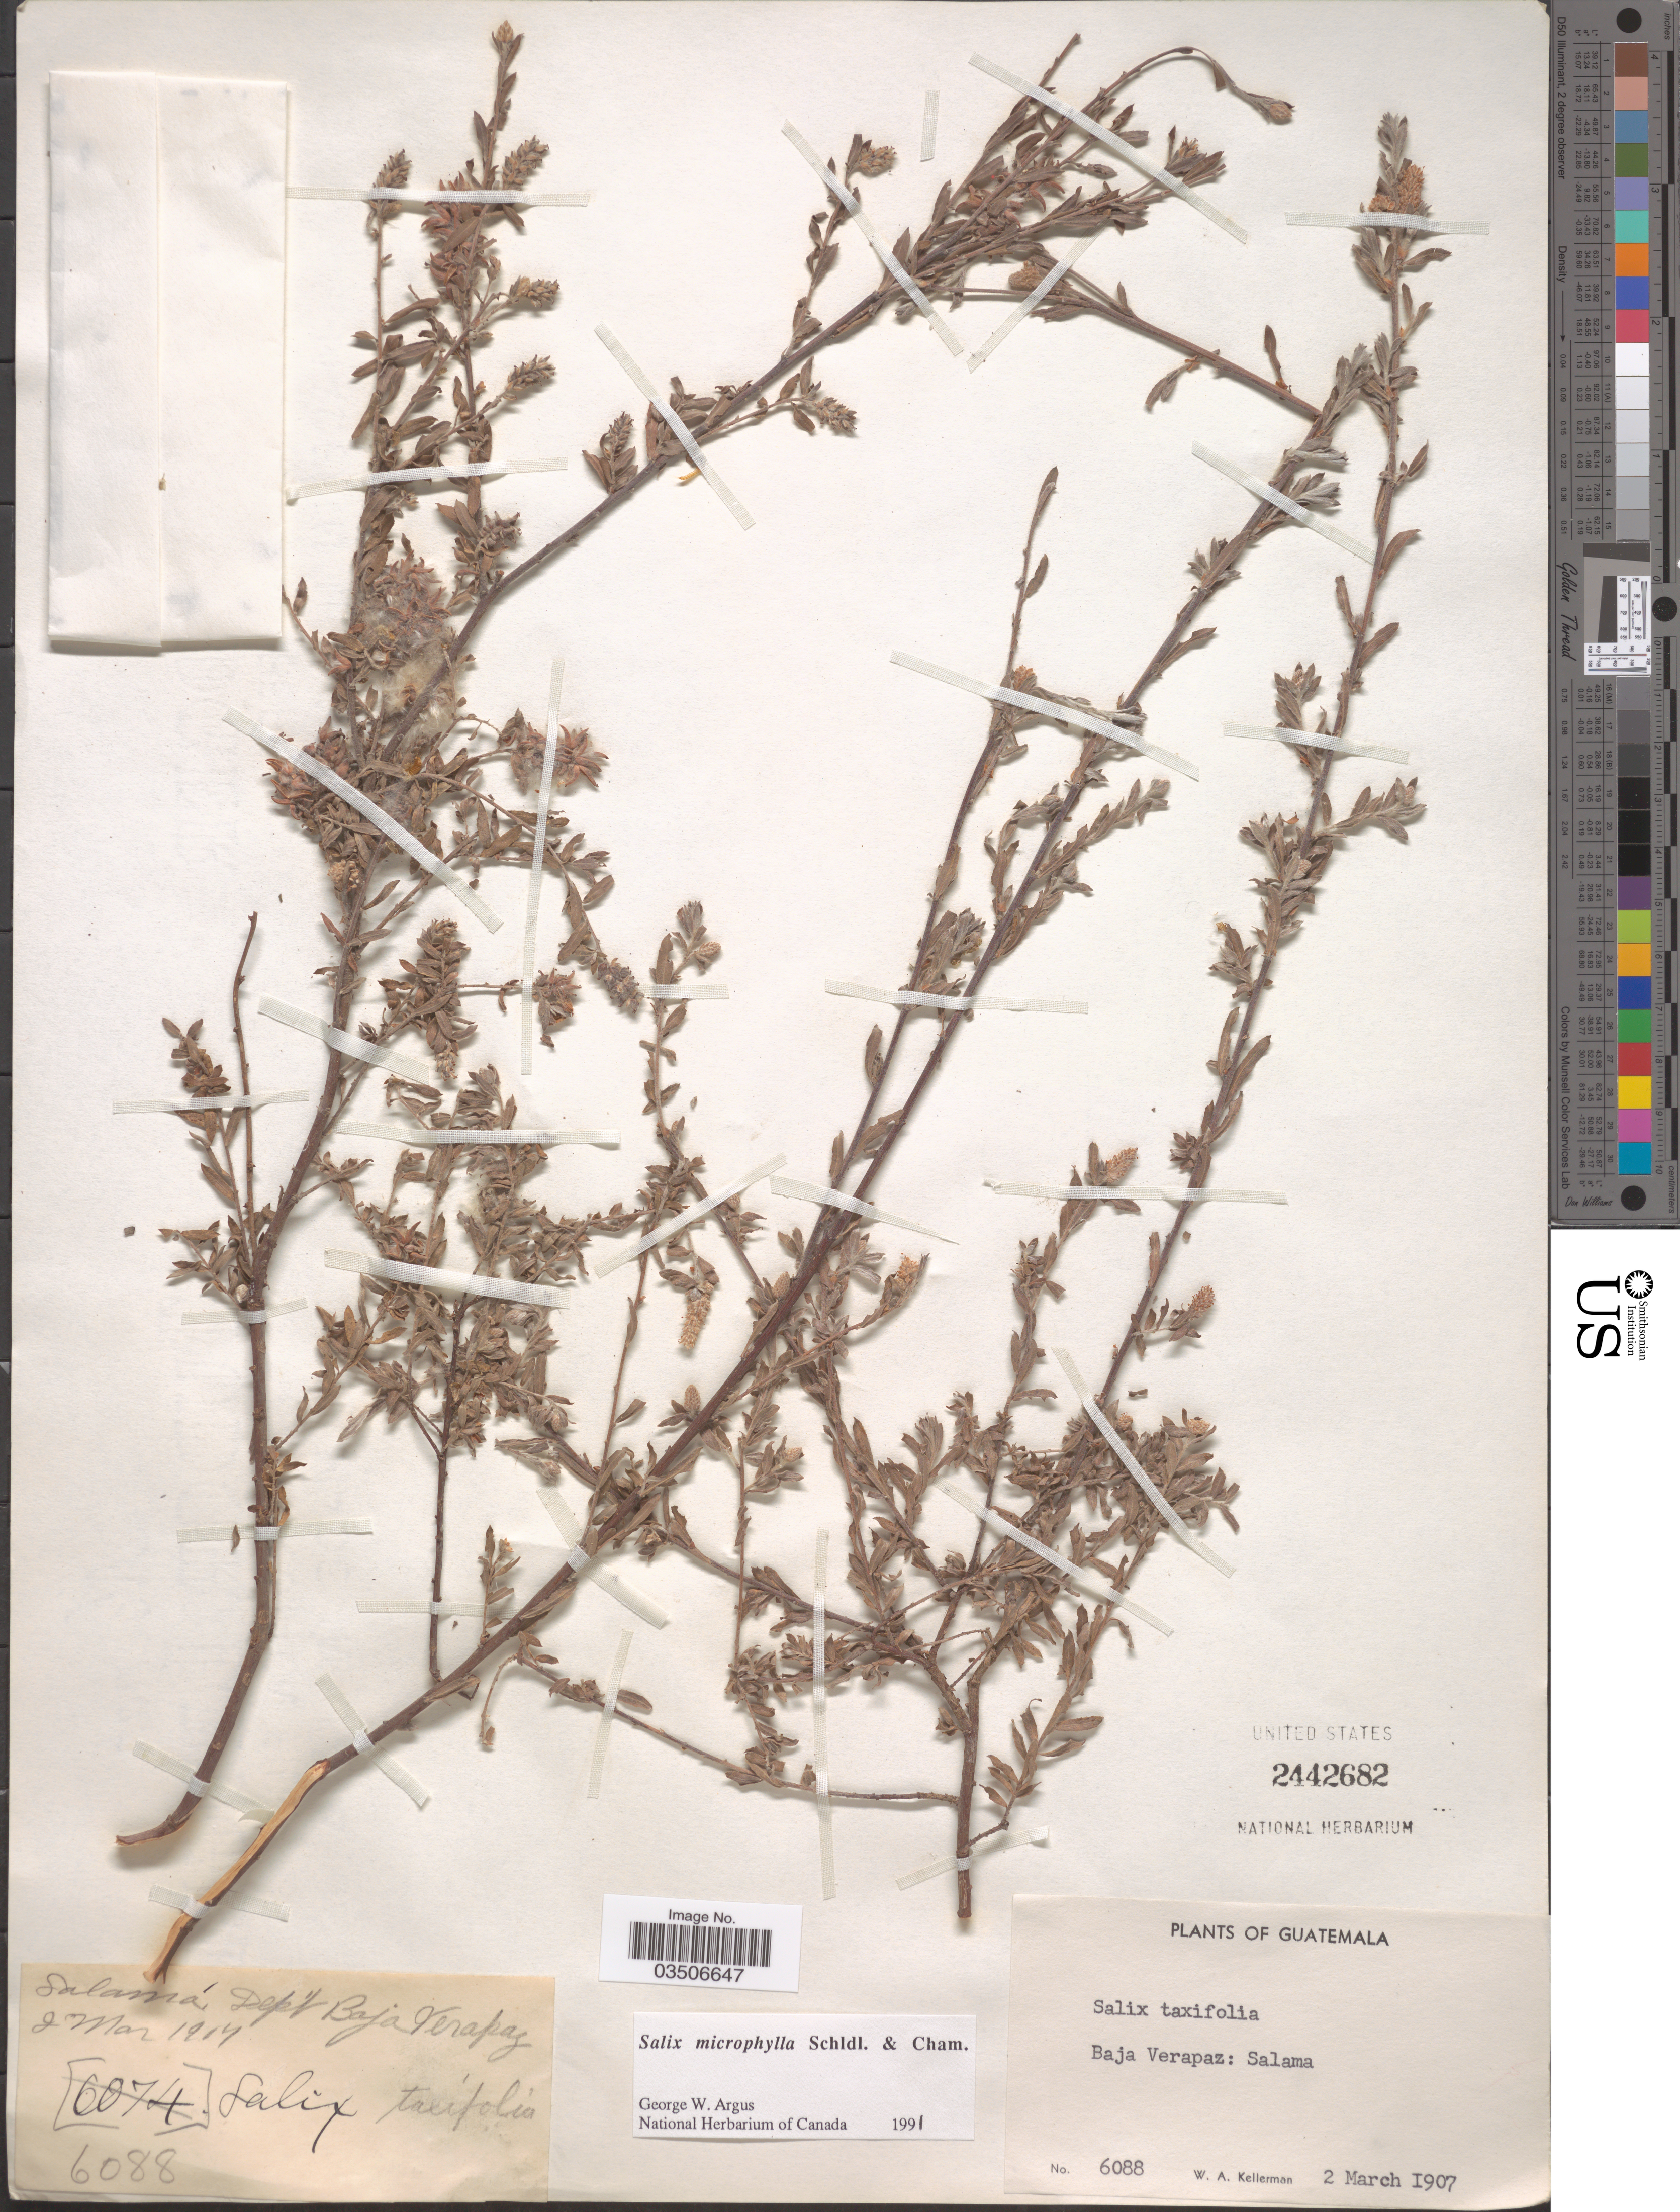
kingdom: Plantae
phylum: Tracheophyta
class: Magnoliopsida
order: Malpighiales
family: Salicaceae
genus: Salix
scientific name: Salix microphylla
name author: Schltdl. & Cham.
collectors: W. Kellerman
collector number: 6088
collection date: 1907-03-02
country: Guatemala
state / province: Baja Verapaz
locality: Salama. Dept. Baja Verapaz.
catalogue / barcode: US 2442682